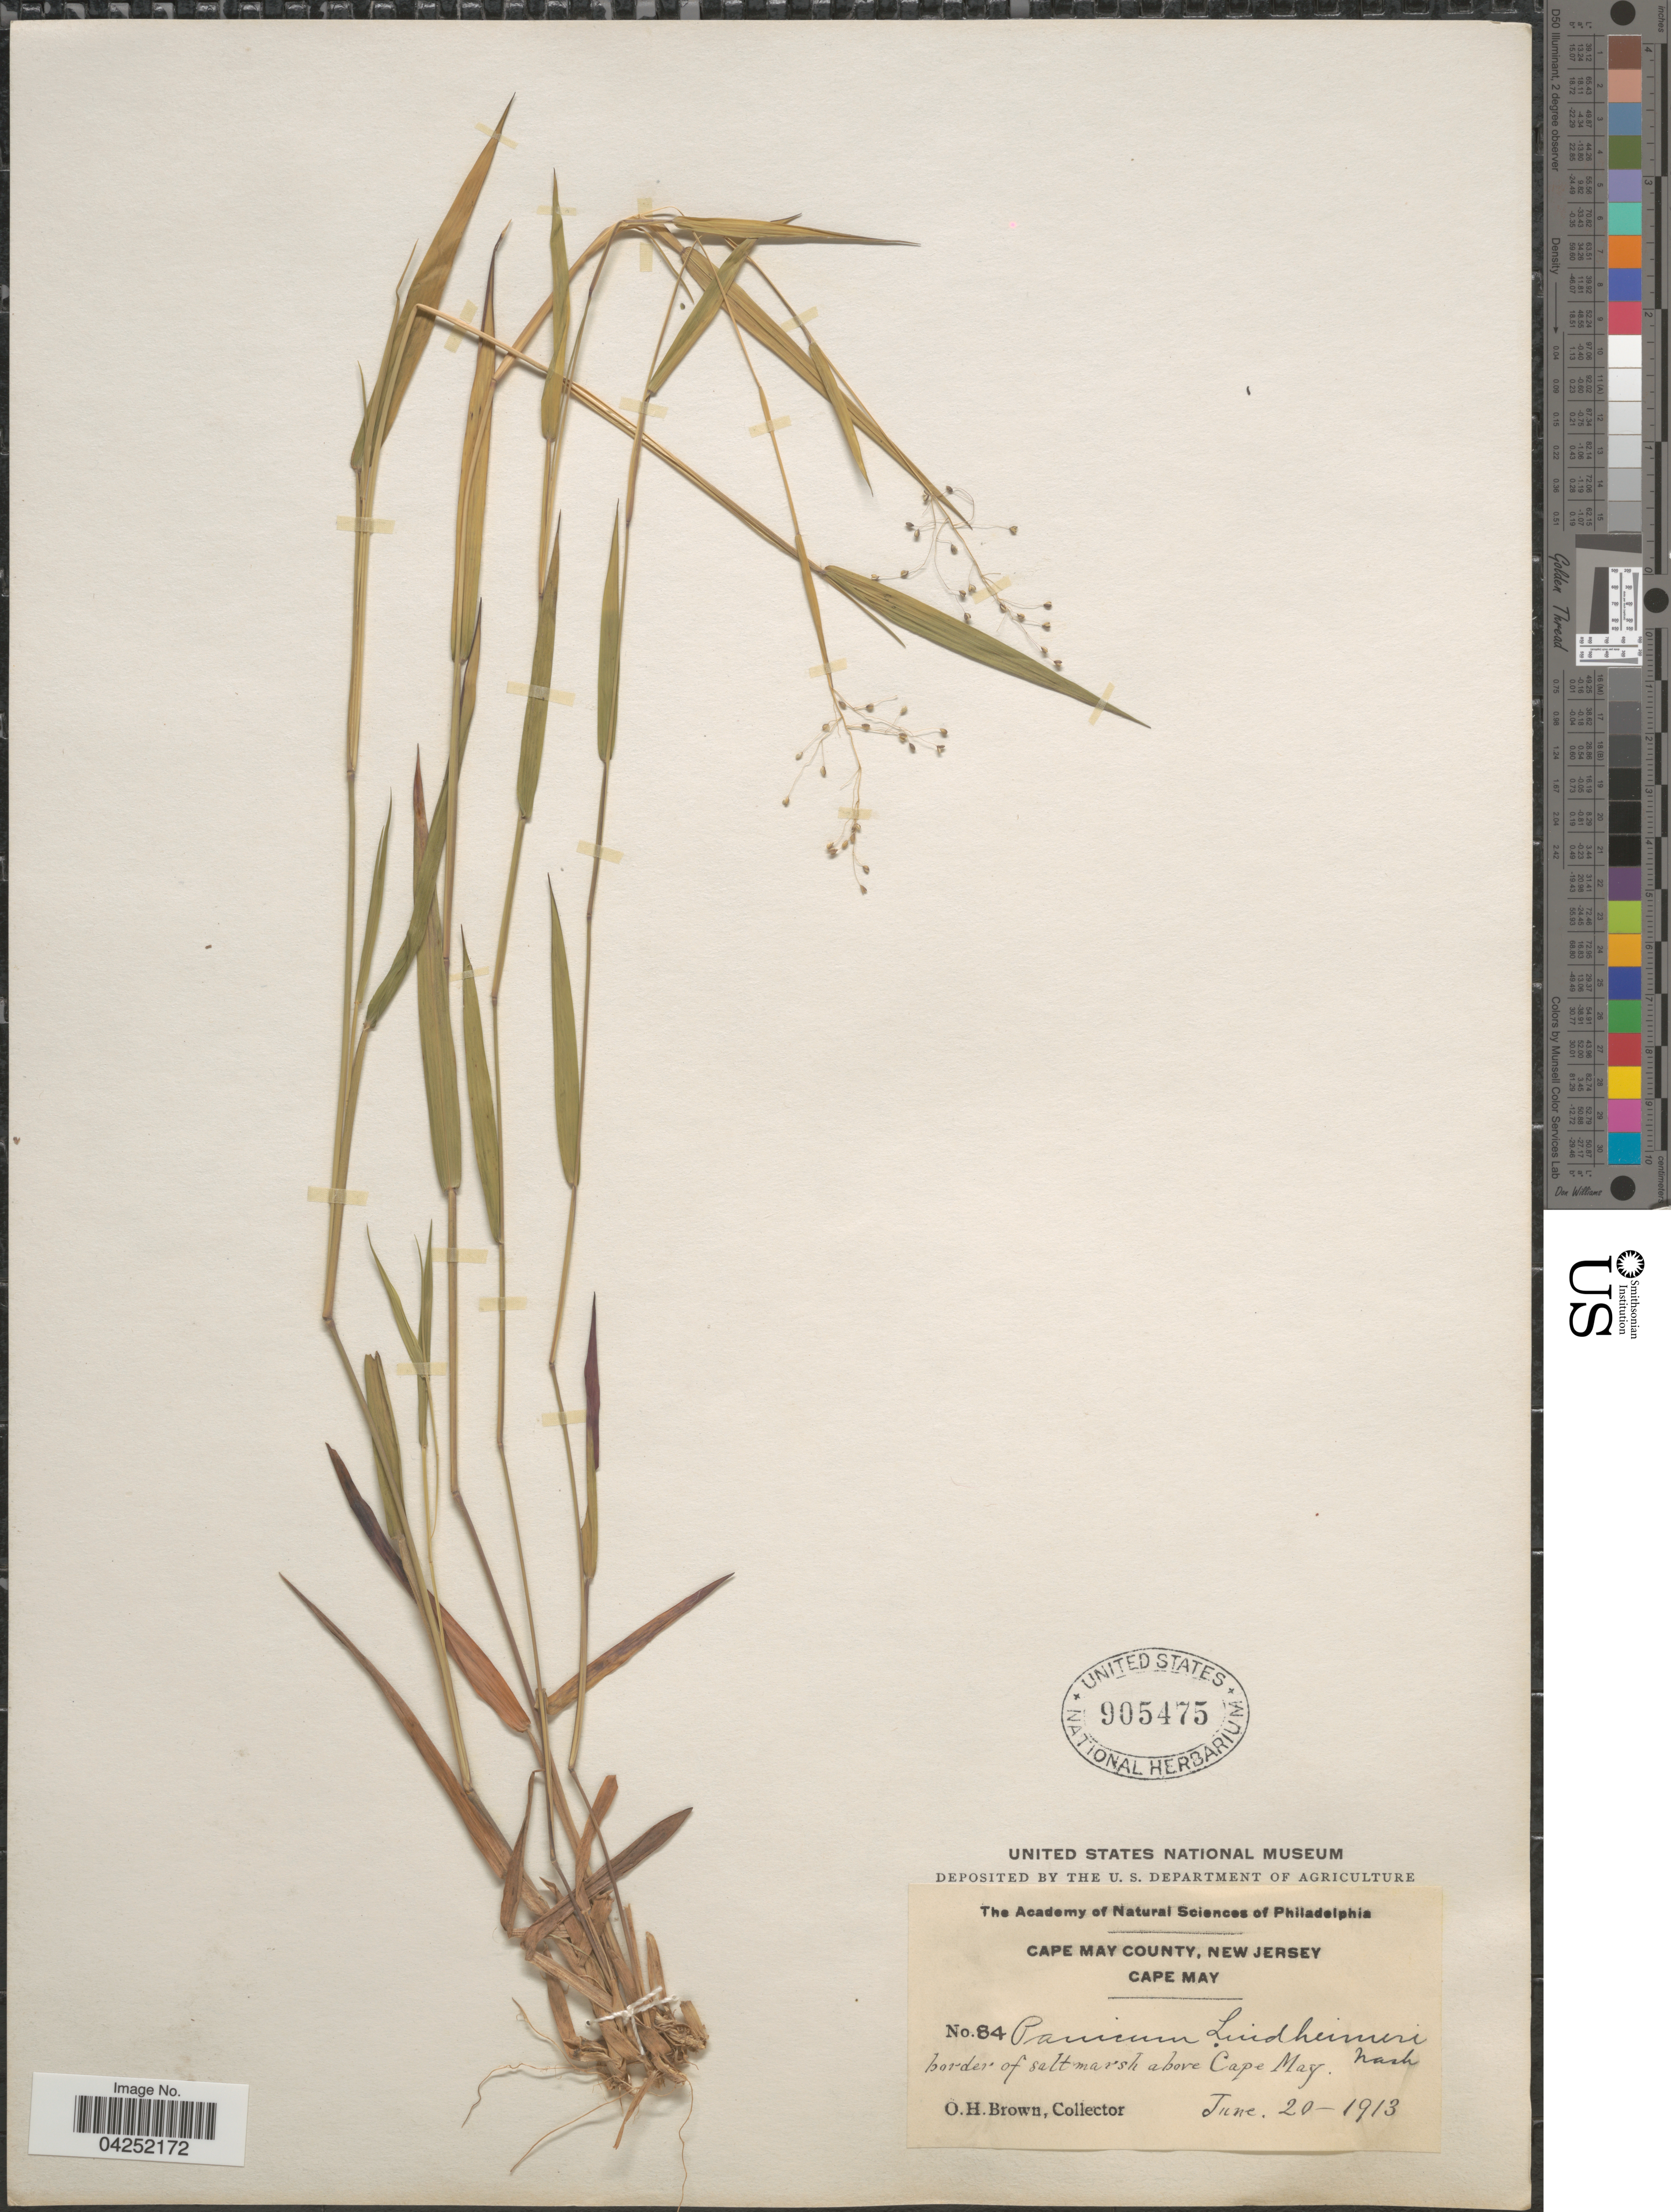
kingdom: Plantae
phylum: Tracheophyta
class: Liliopsida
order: Poales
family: Poaceae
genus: Dichanthelium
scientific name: Dichanthelium acuminatum var. lindheimeri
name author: (Nash) Gould & C.A. Clark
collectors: O. Brown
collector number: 84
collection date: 1913-06-20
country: United States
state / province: New Jersey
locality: Cape May County, Cape May. Border of salt marsh above Cape May.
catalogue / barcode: US 905475